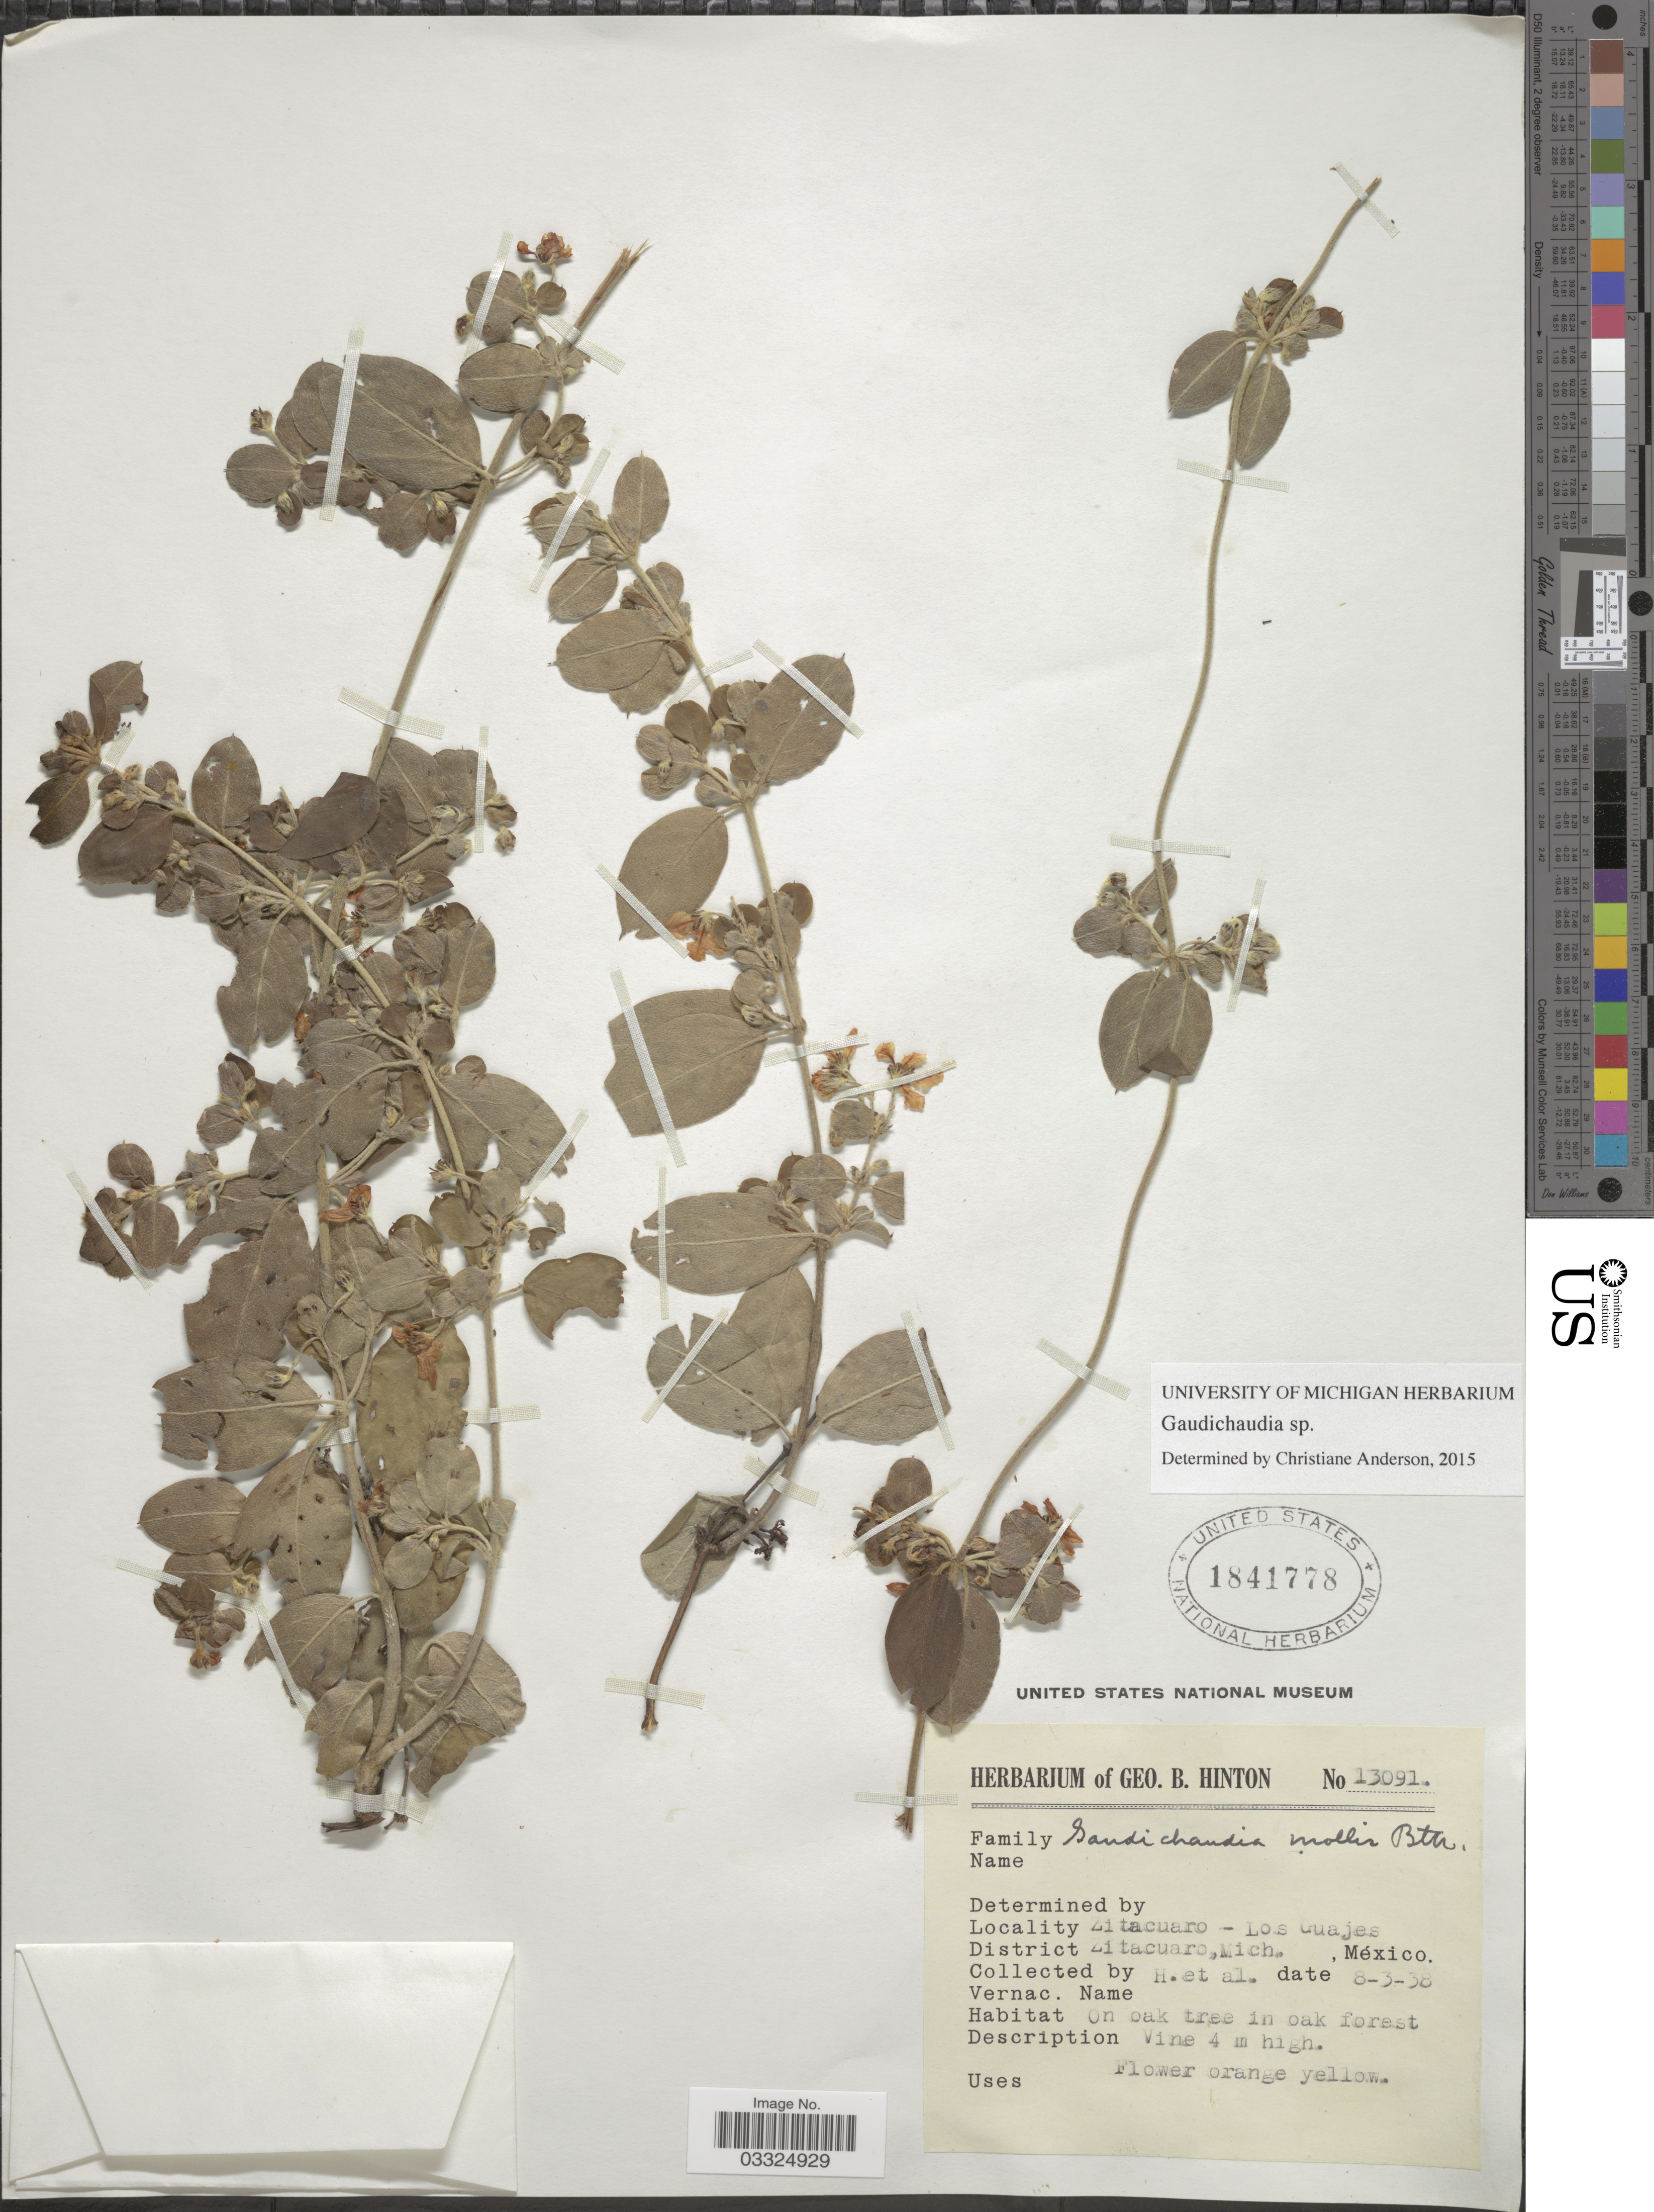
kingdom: Plantae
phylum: Tracheophyta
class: Magnoliopsida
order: Malpighiales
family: Malpighiaceae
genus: Gaudichaudia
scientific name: Gaudichaudia sp.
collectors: G. B. Hinton & et al.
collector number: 13091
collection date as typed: Transcribed d/m/y: 8/3/38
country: Mexico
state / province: Michoacán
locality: Zitacuaro- Los Guajes. District Zitacuaro.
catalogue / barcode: US 1841778